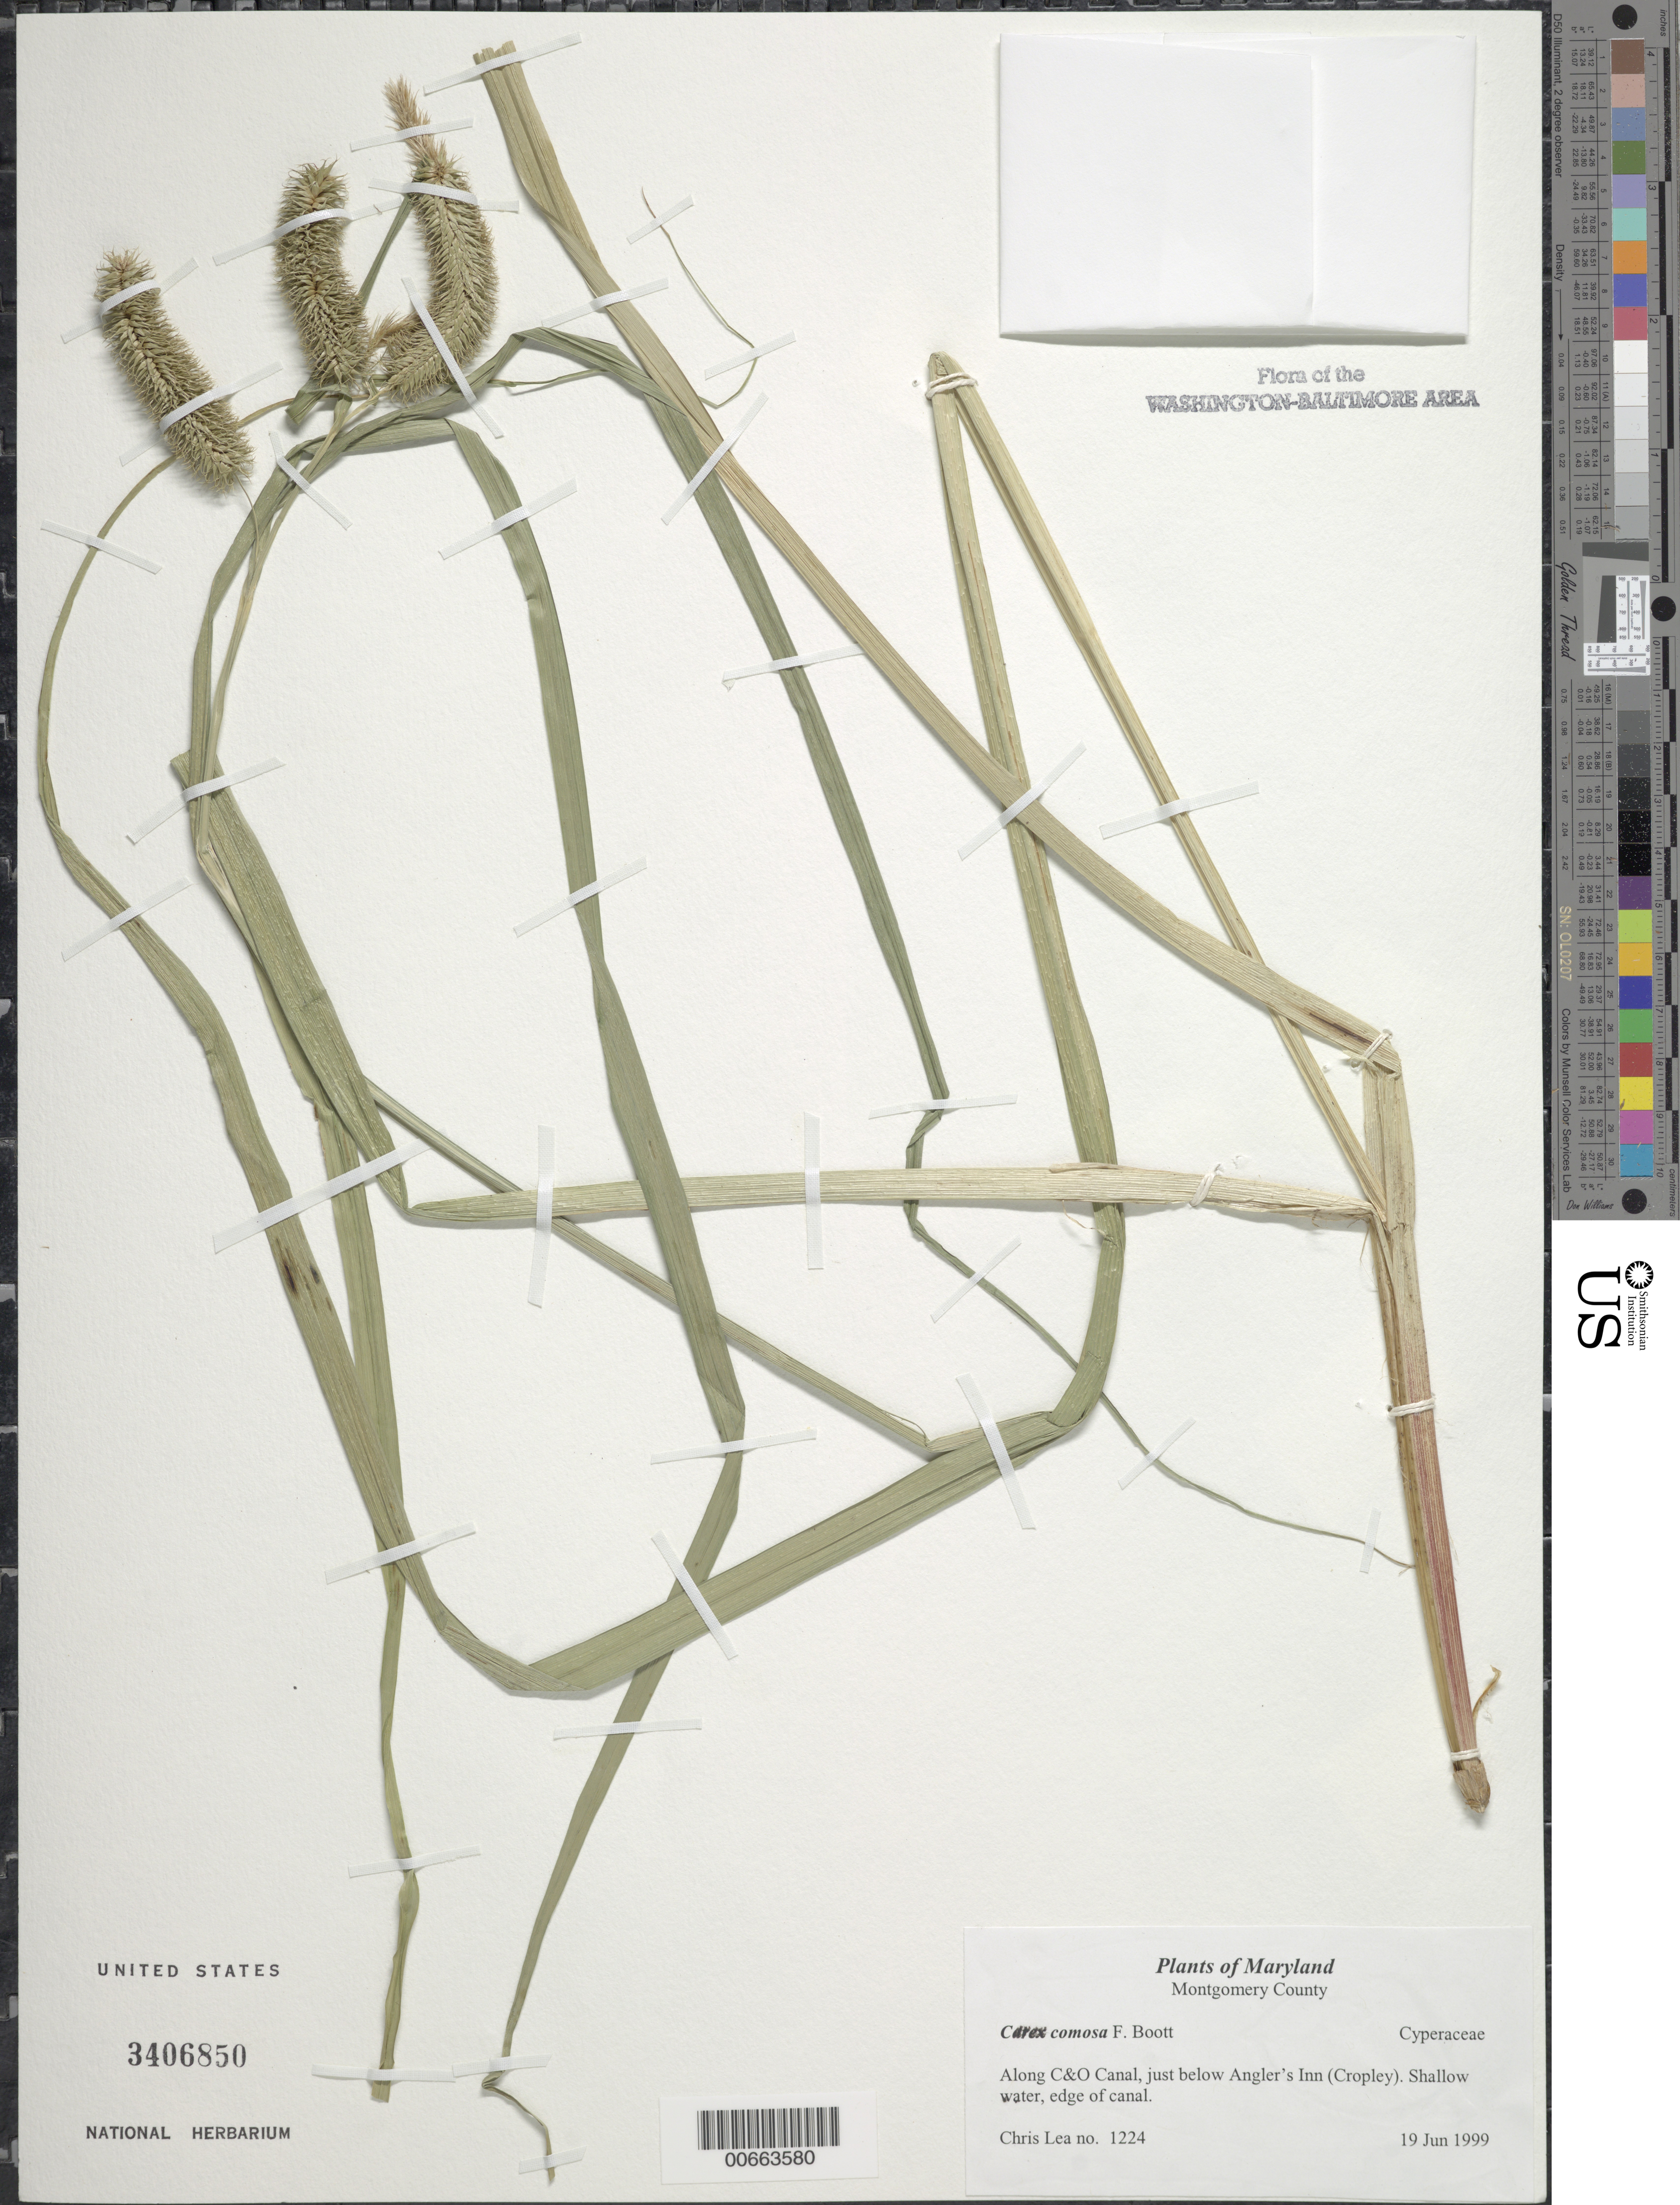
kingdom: Plantae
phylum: Tracheophyta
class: Liliopsida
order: Poales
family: Cyperaceae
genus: Carex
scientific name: Carex comosa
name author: Boott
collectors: C. Lea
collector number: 1224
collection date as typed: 19 Jun 1999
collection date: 1999-06-19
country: United States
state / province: Maryland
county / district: Montgomery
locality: Along C&O Canal, just below Angler's Inn (Cropley).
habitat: Shallow water, edge of canal.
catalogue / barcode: US 3406850